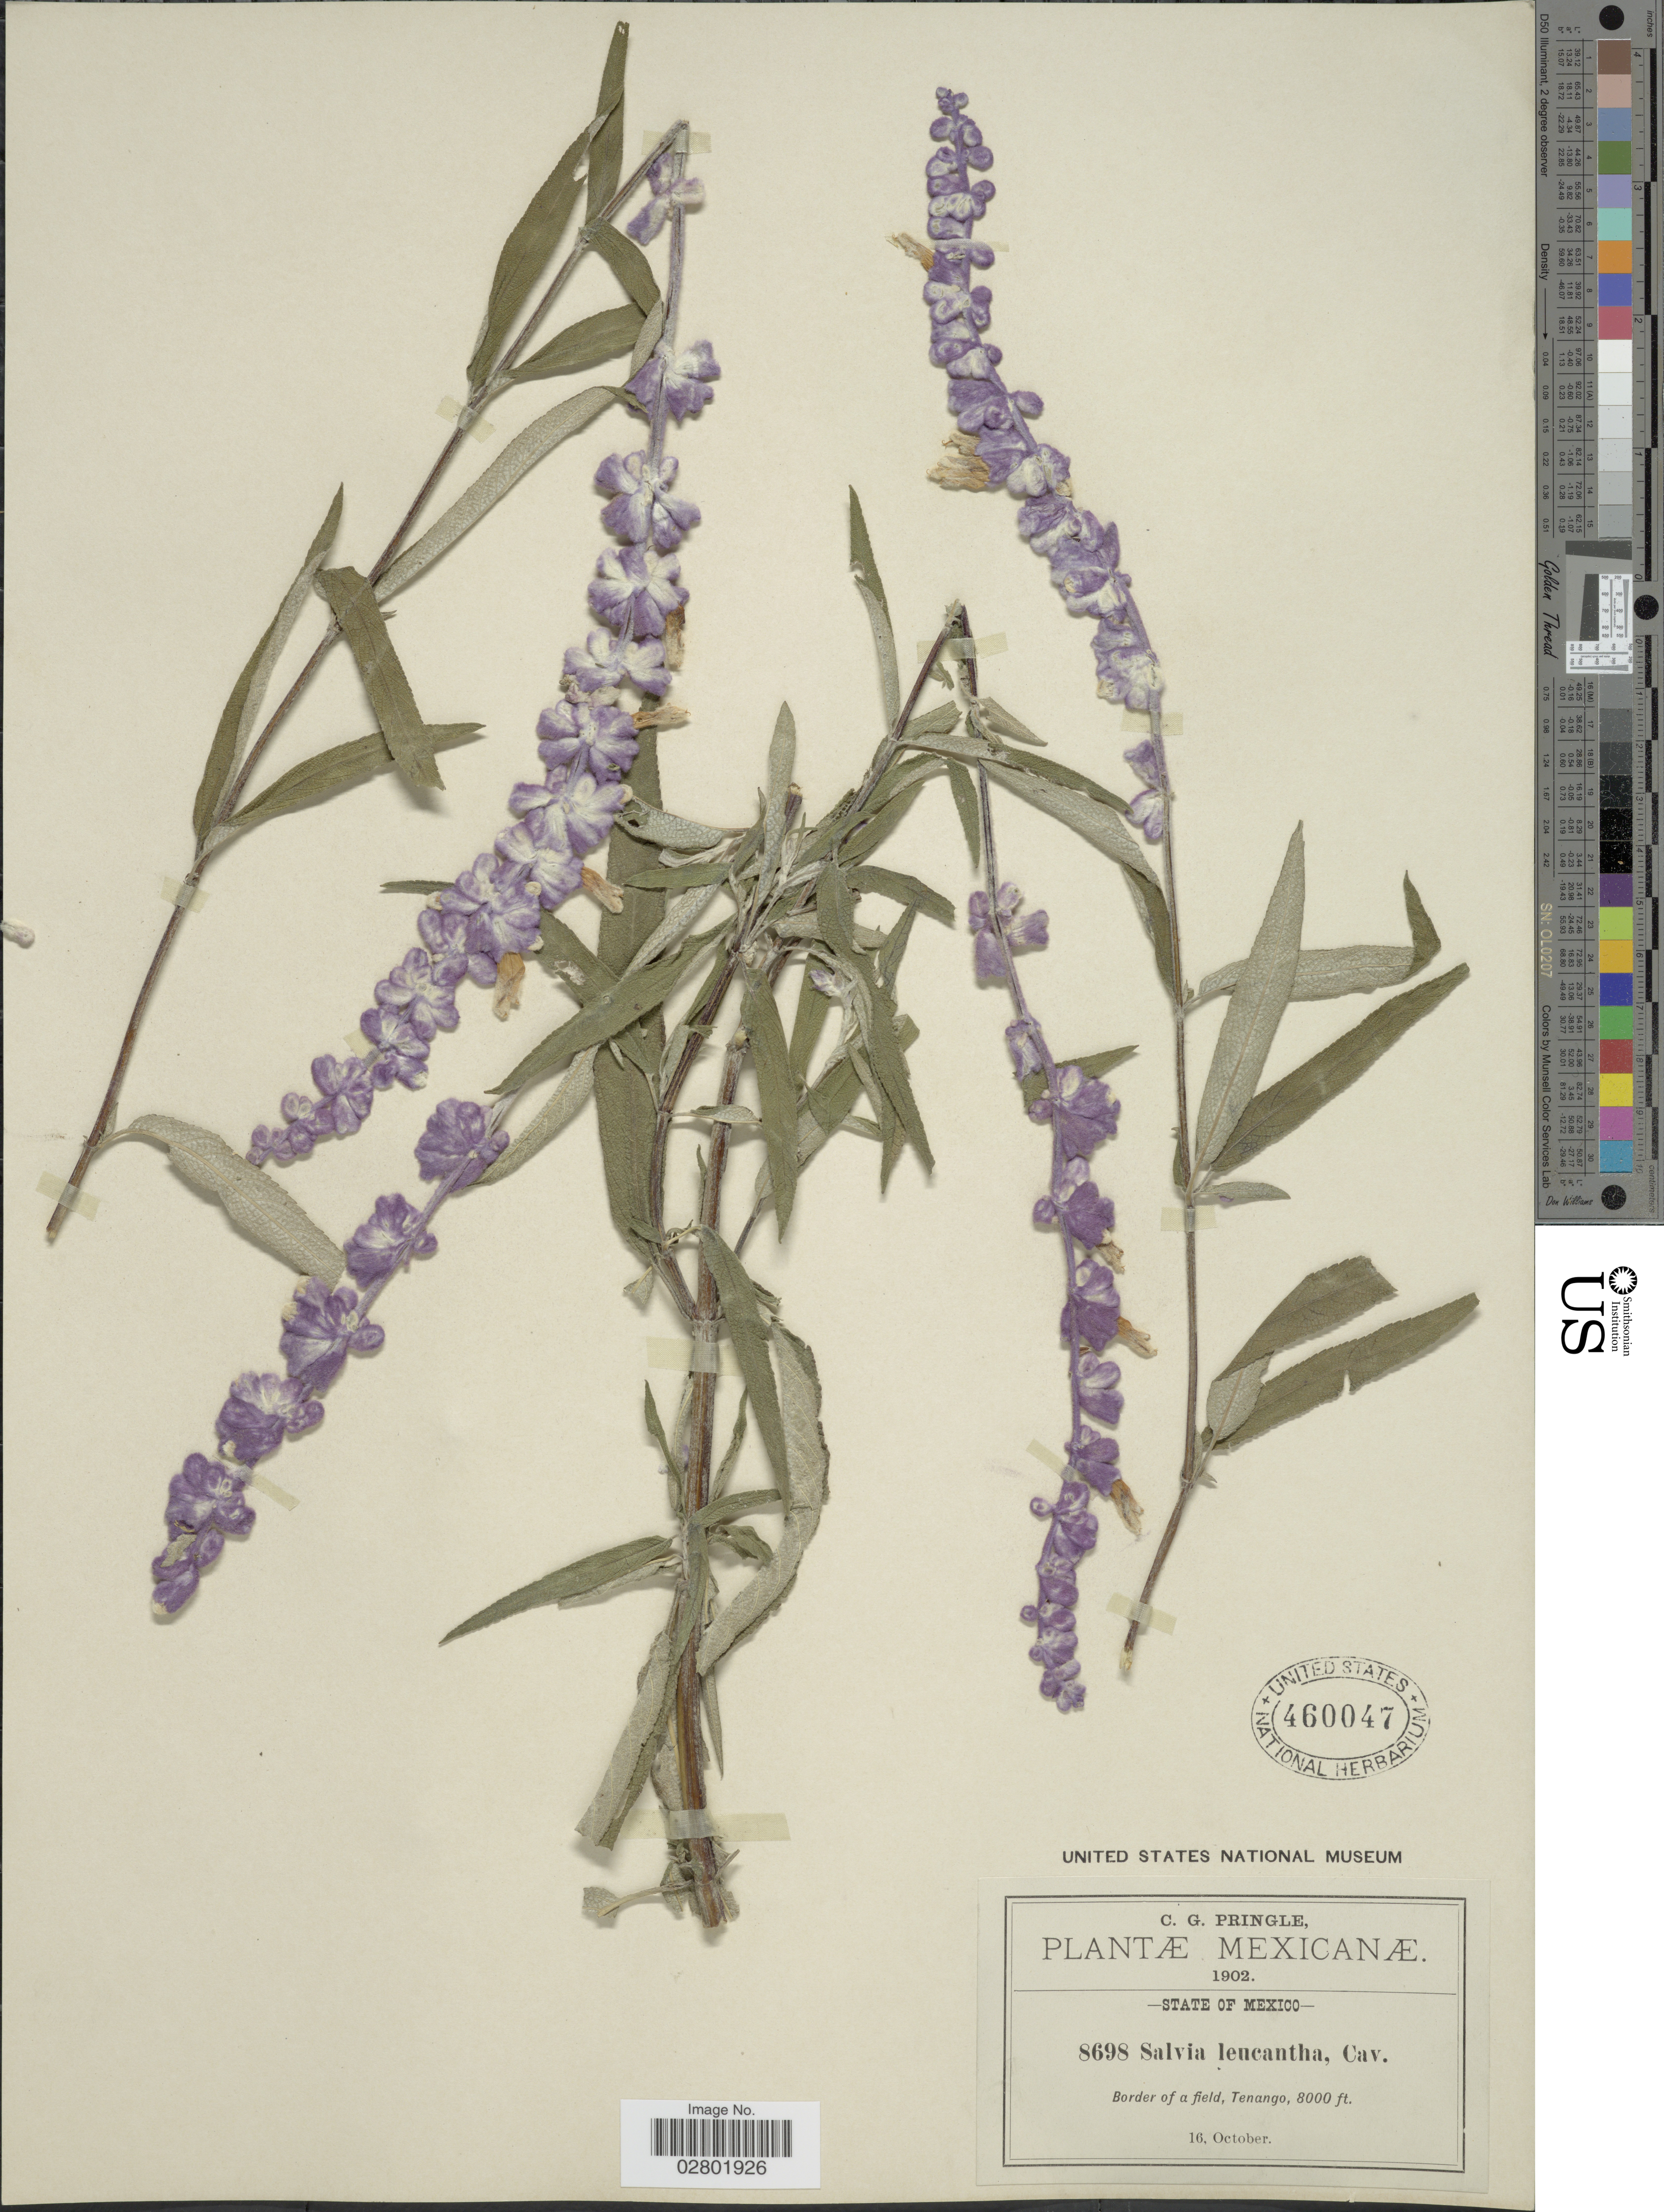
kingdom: Plantae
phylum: Tracheophyta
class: Magnoliopsida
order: Lamiales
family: Lamiaceae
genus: Salvia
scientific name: Salvia leucantha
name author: Cav.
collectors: C. G. Pringle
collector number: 8698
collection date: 1902-10-16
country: Mexico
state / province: México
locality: Border of a field, Tenango.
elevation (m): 2438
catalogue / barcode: US 460047